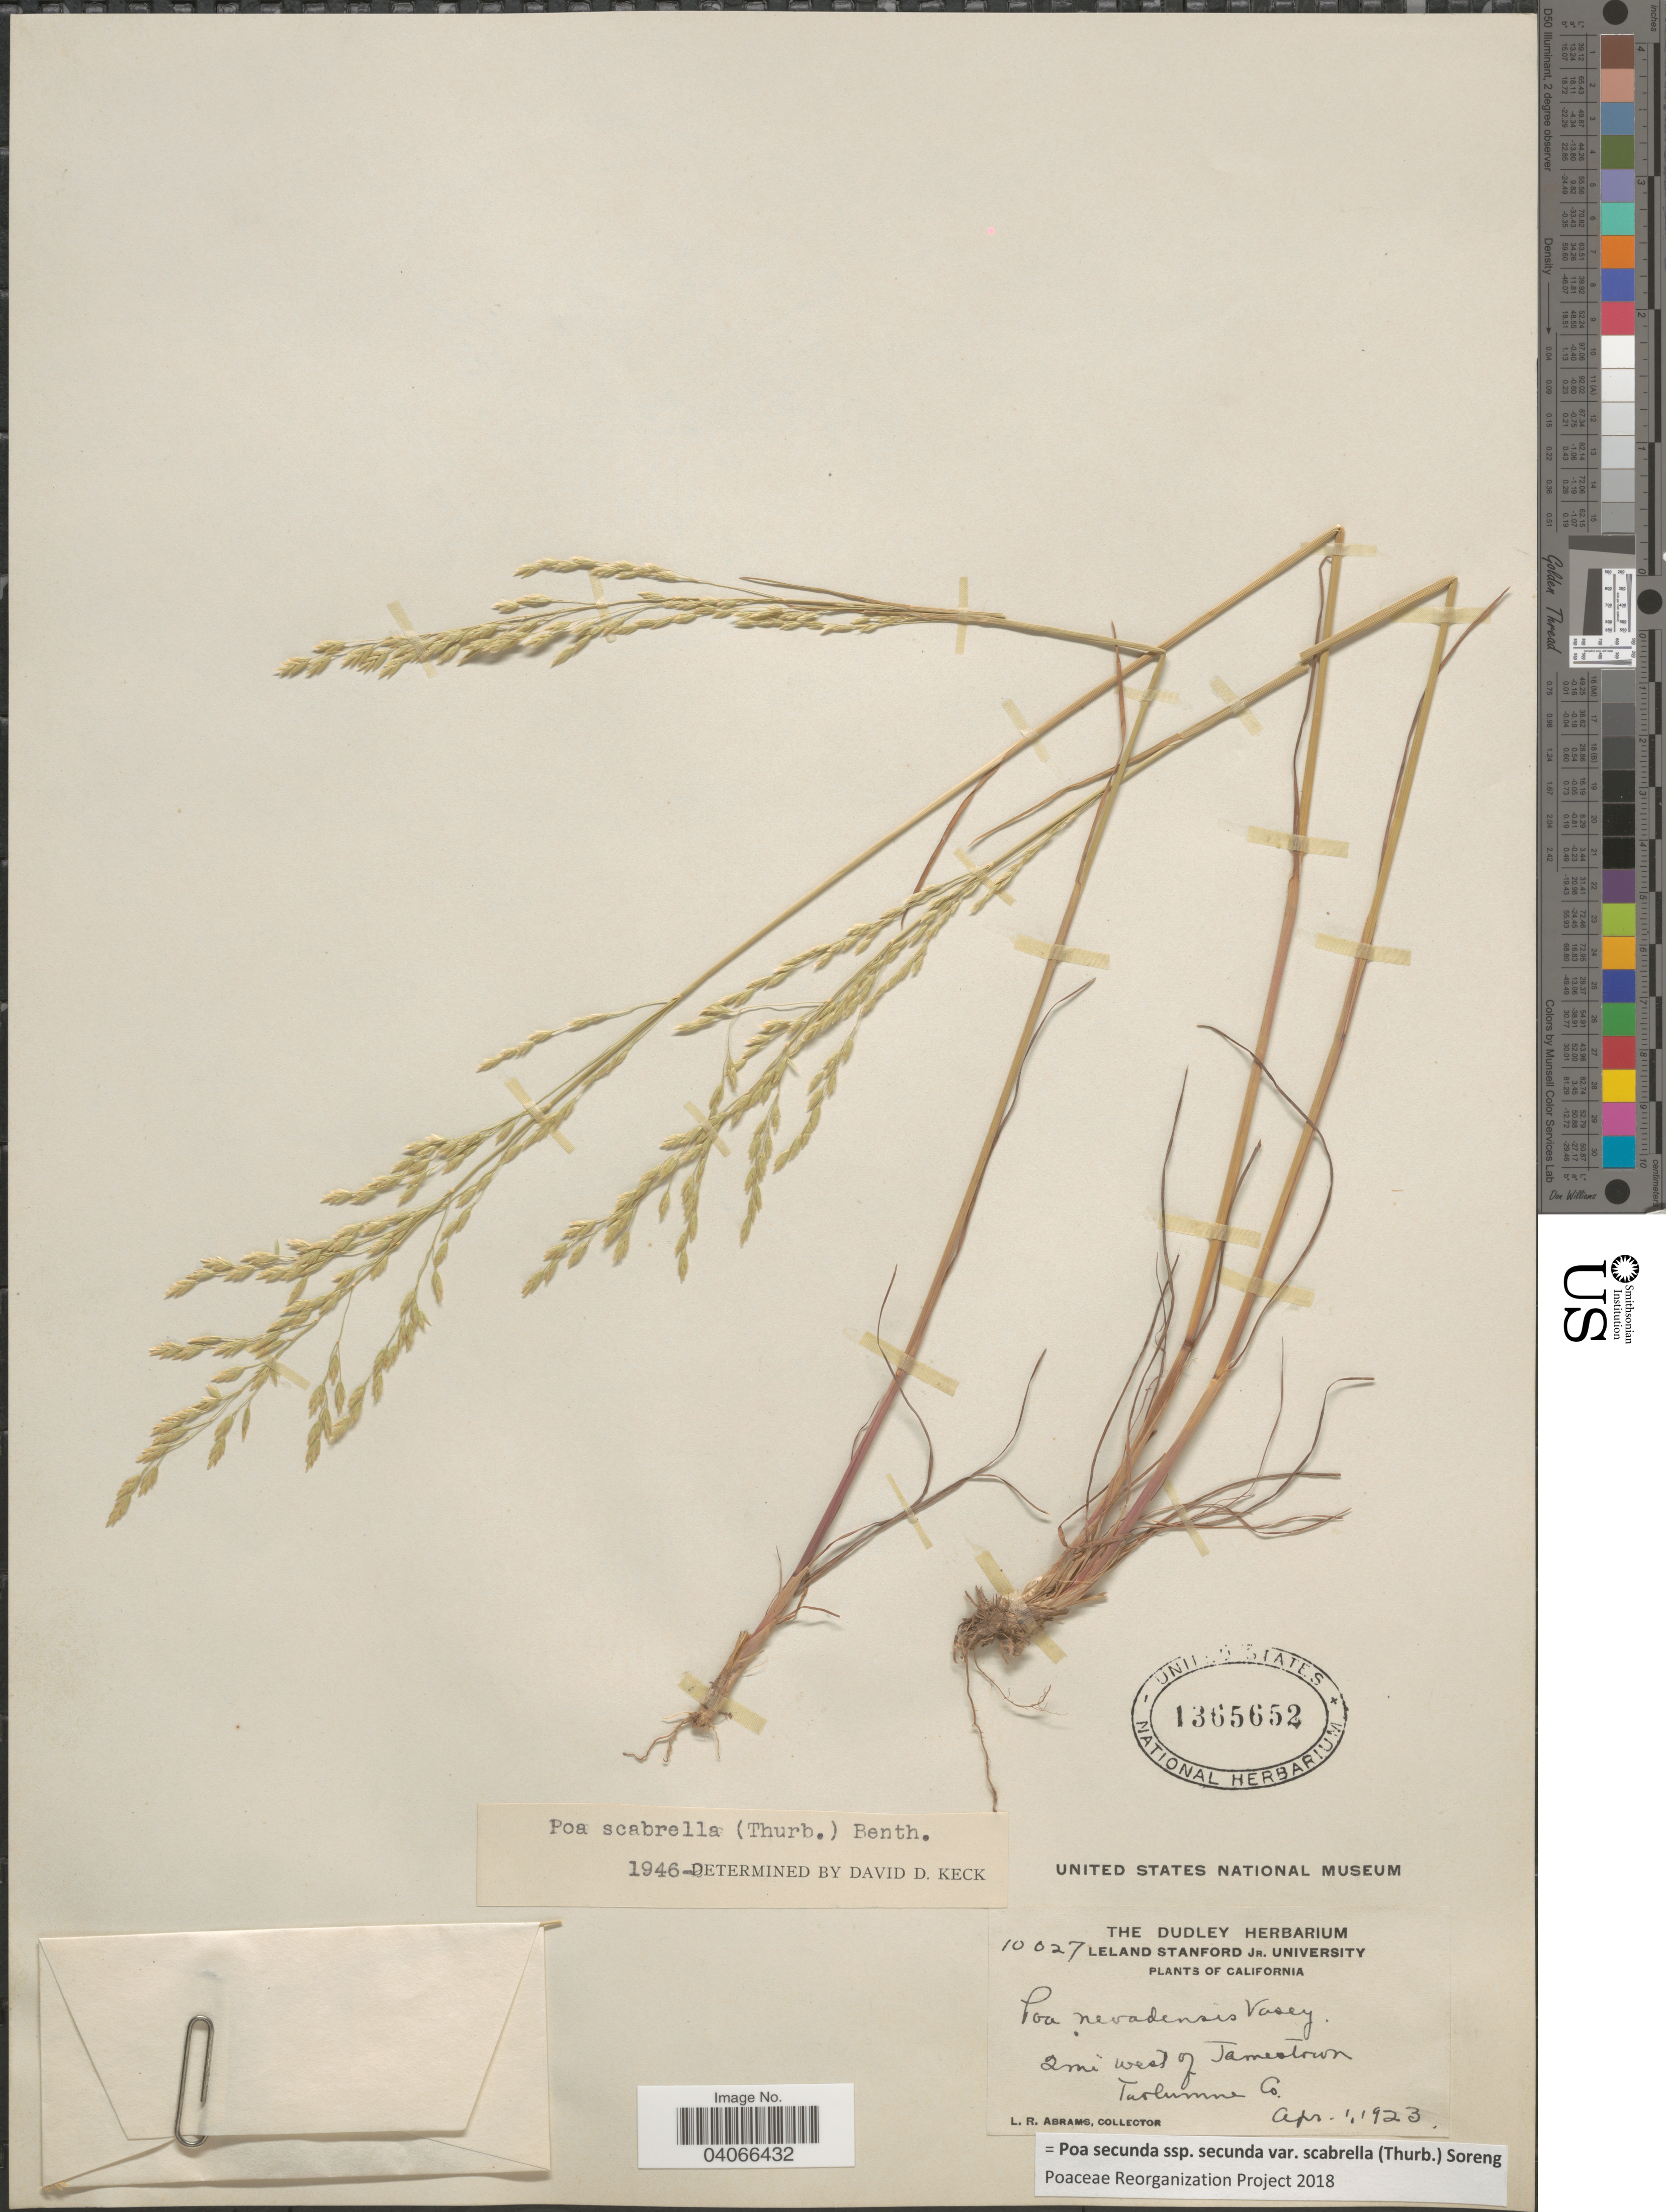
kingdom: Plantae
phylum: Tracheophyta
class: Liliopsida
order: Poales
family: Poaceae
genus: Poa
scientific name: Poa secunda subsp. secunda var. scabrella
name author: (Thurb.) Soreng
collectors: L. Abrams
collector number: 10027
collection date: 1923-04-01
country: United States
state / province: California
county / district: Tuolumne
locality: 2 mi. west of Jamestown. Tuolumne Co.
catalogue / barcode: US 1365652